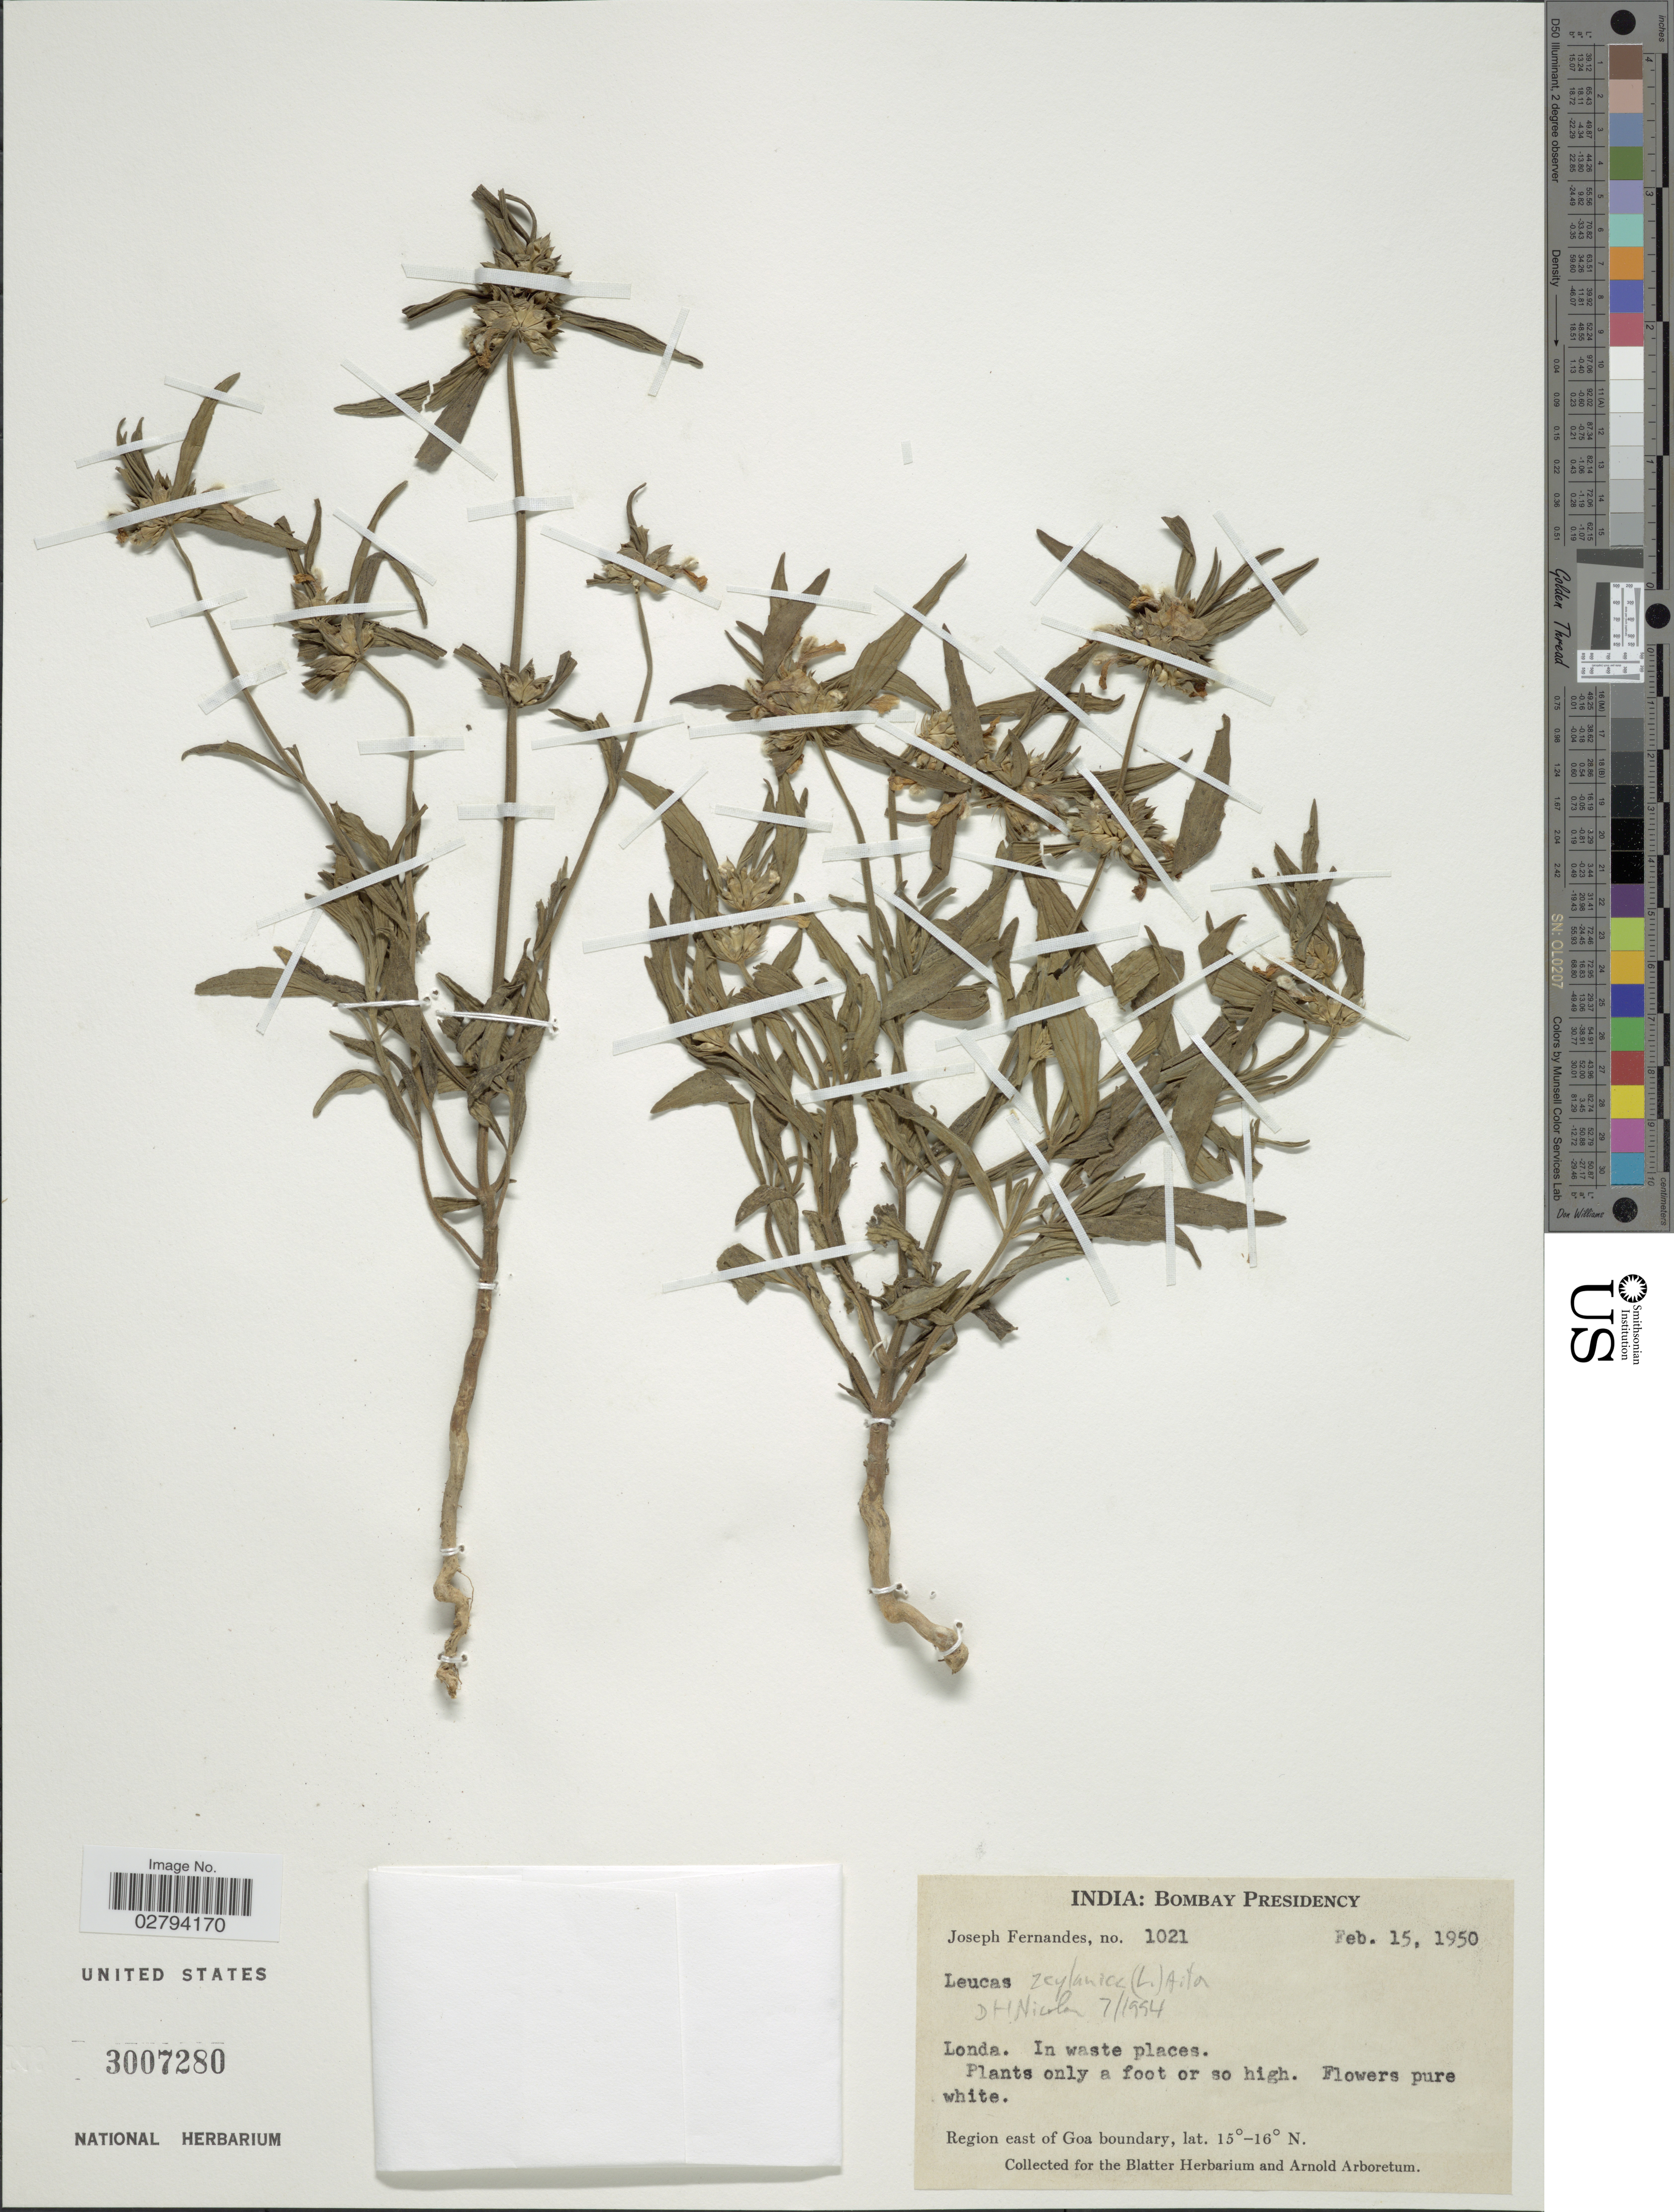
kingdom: Plantae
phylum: Tracheophyta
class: Magnoliopsida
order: Lamiales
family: Lamiaceae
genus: Leucas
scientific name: Leucas zeylanica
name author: (L.) W.T. Aiton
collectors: J. Fernandes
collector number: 1021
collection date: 1950-02-15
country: India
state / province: Goa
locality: Bombay Presidency, Londa, Region east of Goa boundary.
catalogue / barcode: US 3007280